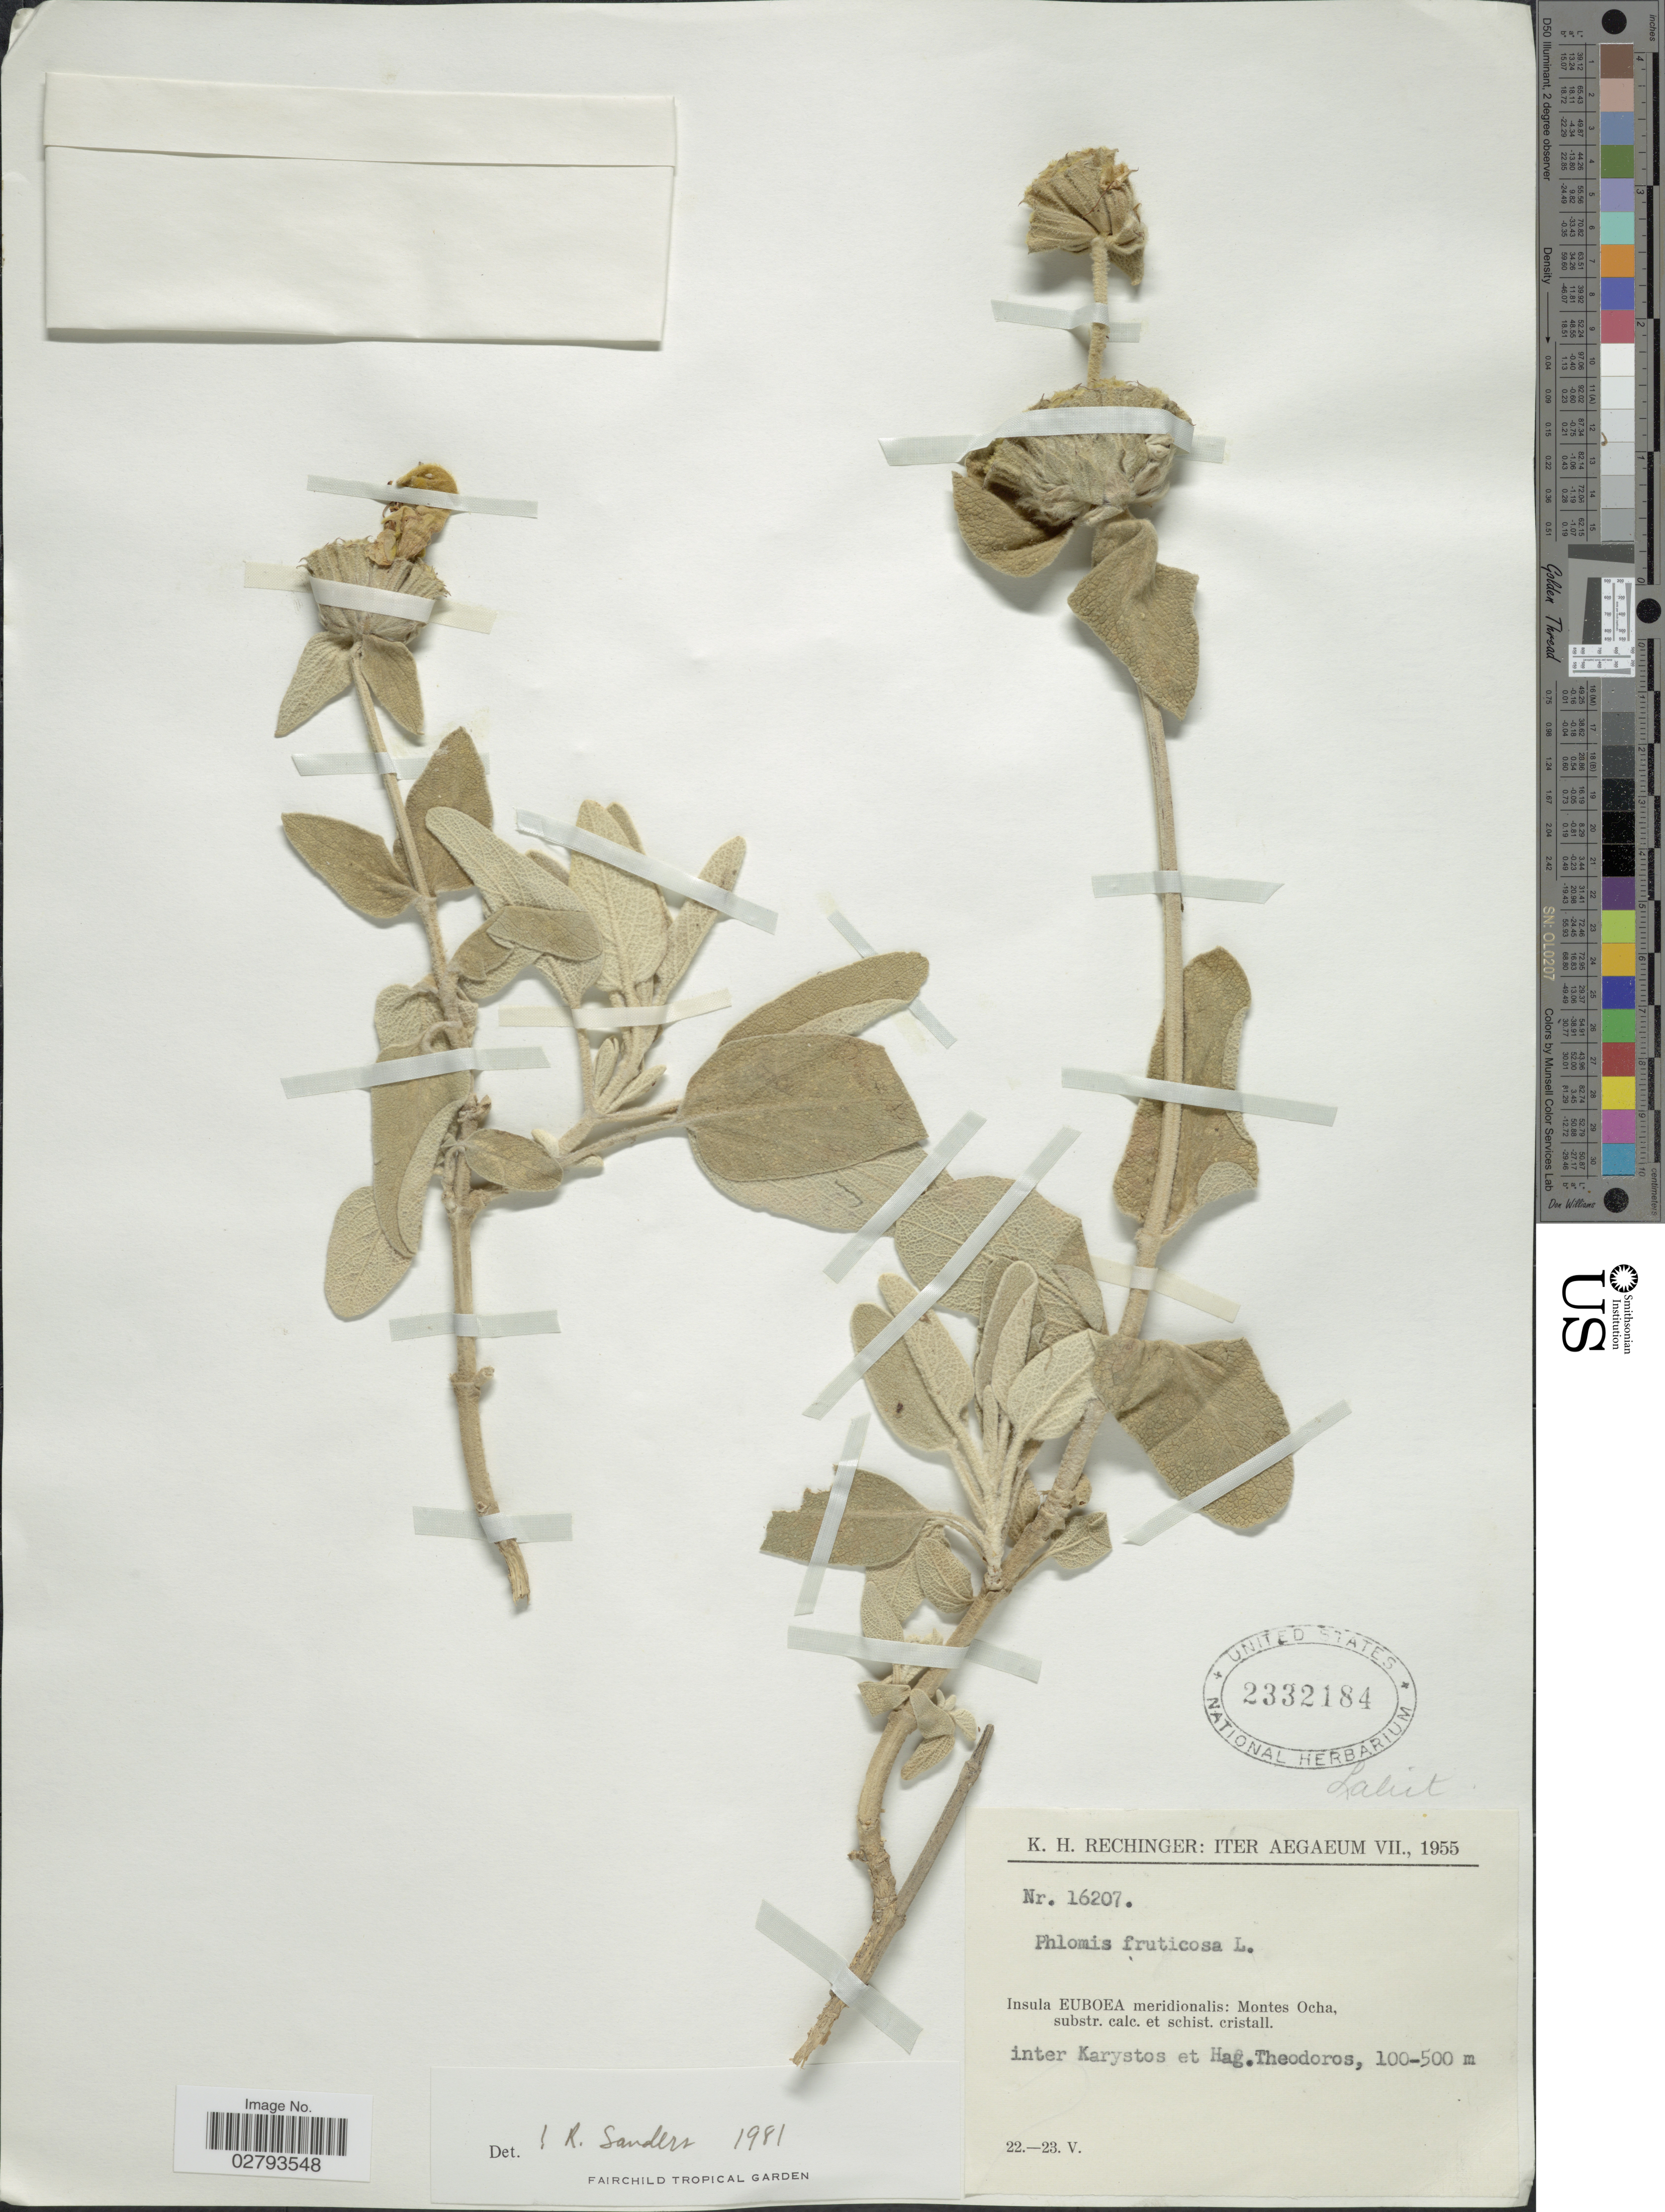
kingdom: Plantae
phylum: Tracheophyta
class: Magnoliopsida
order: Lamiales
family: Lamiaceae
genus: Phlomis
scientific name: Phlomis fruticosa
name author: L.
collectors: K. H. Rechinger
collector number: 16207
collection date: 1955-05-22/1955-05-23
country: Greece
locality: Aegaeum. Insula Euboea meridionalis: Montes Ocha, substr. calc. et schist. cristall. Inter Karystos et Hag. Theodores.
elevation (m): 100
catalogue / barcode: US 2332184